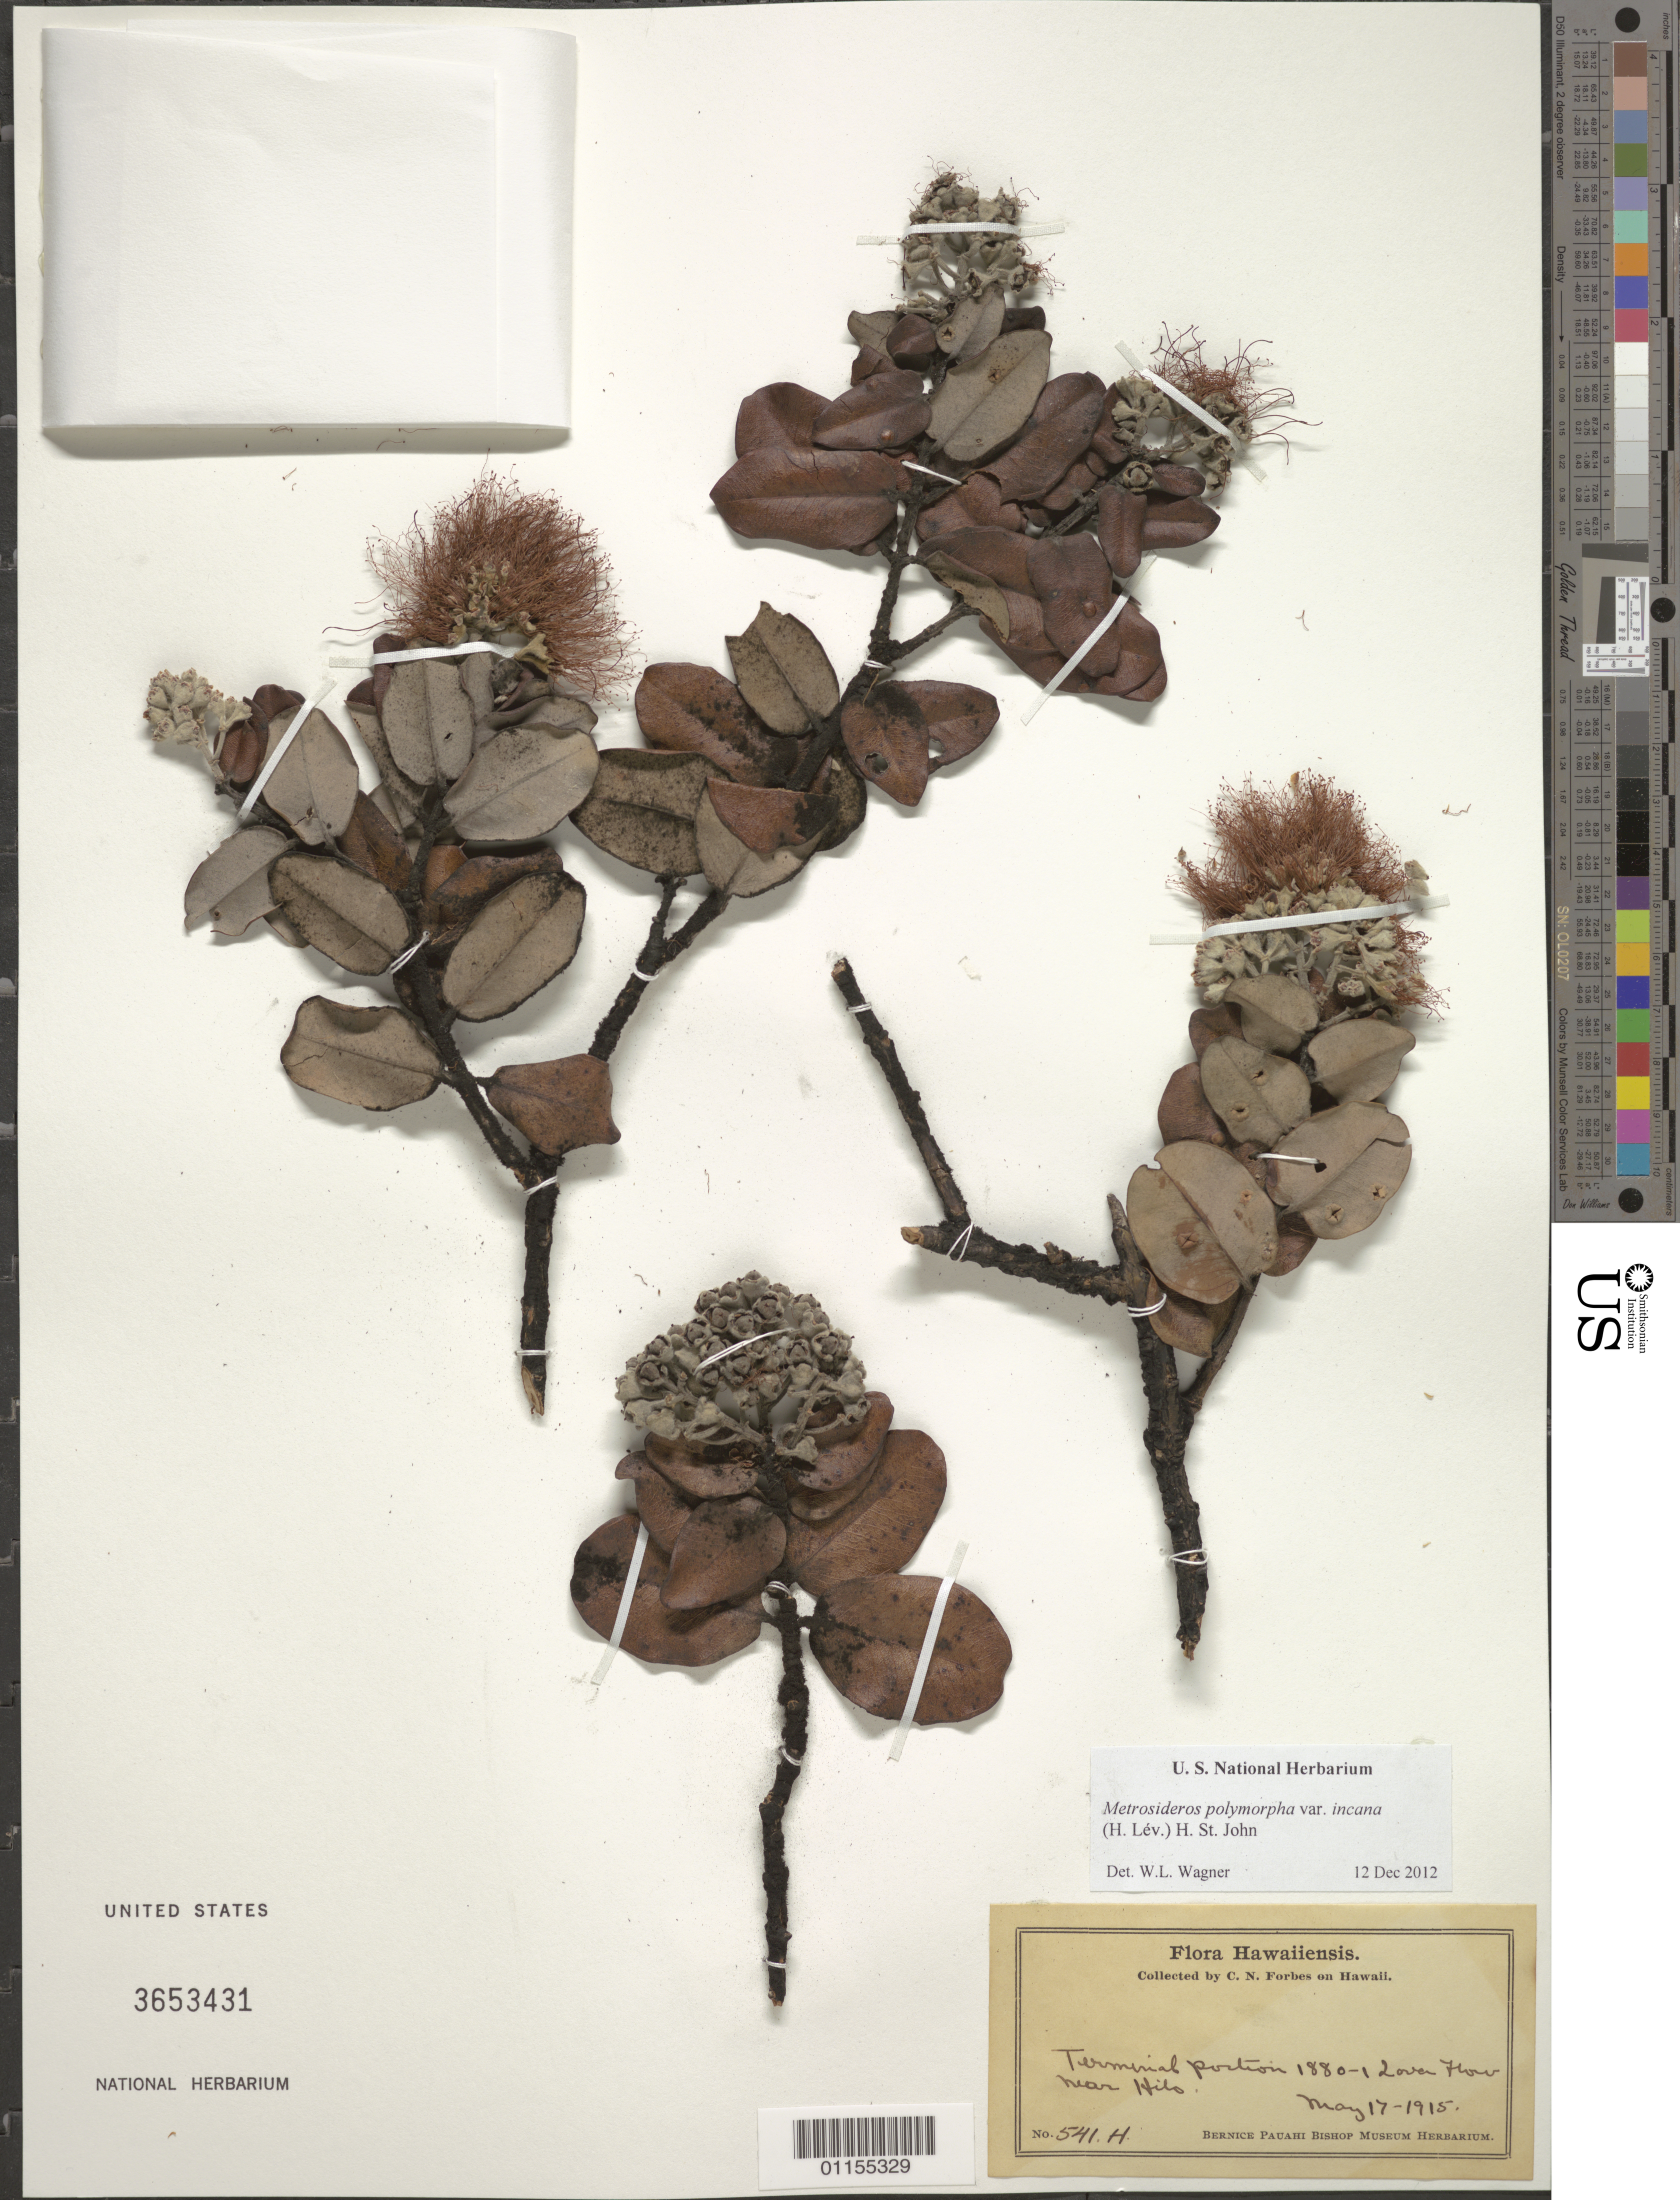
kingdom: Plantae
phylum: Tracheophyta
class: Magnoliopsida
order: Myrtales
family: Myrtaceae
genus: Metrosideros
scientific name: Metrosideros polymorpha var. incana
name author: H. St. John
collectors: C. N. Forbes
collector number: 541H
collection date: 1915-05-17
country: United States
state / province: Hawaii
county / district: Hawaii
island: Hawaii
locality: On Hawaii.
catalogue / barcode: US 3653431